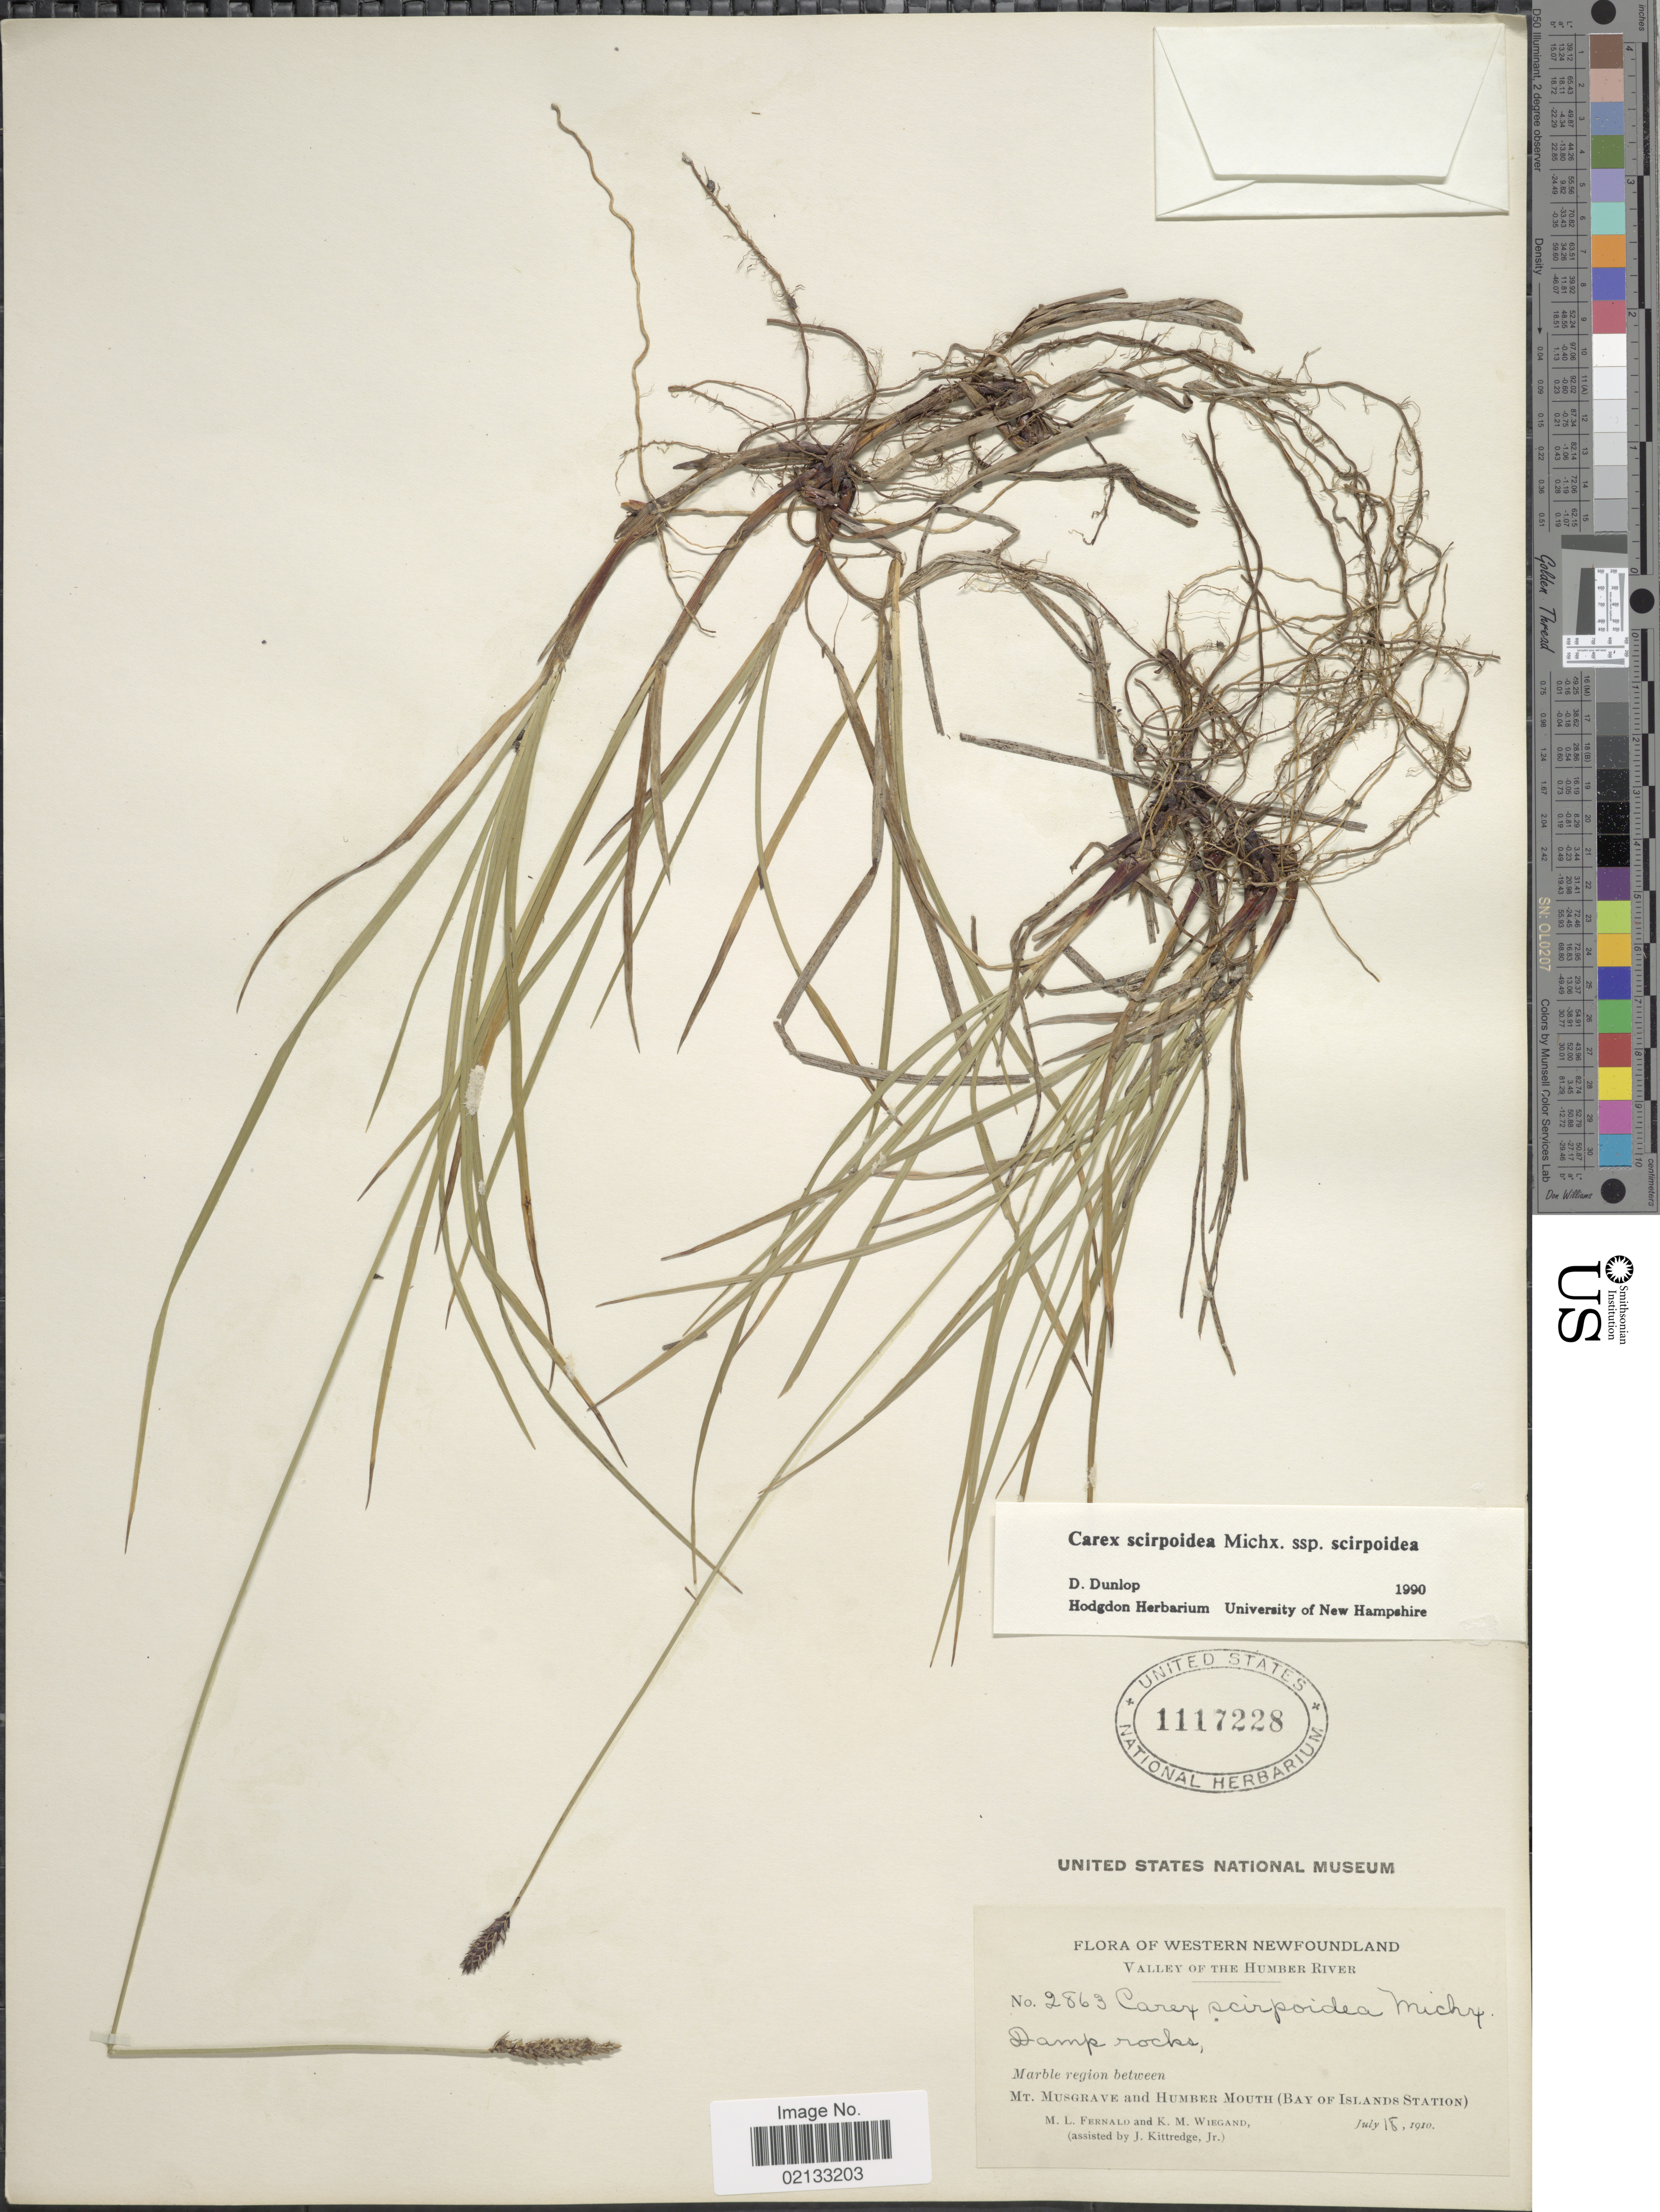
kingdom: Plantae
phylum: Tracheophyta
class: Liliopsida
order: Poales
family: Cyperaceae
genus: Carex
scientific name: Carex scirpoidea subsp. scirpoidea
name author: Michx.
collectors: M. L. Fernald, K. M. Wiegand & J. Kittredge Jr.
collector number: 2863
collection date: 1910-07-18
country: Canada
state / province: Newfoundland and Labrador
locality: Western Newfoundland. Valley of the Humber River. Marble region between Mt. Musgrave and Humber Mouth (Bay of Islands Station)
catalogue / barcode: US 1117228